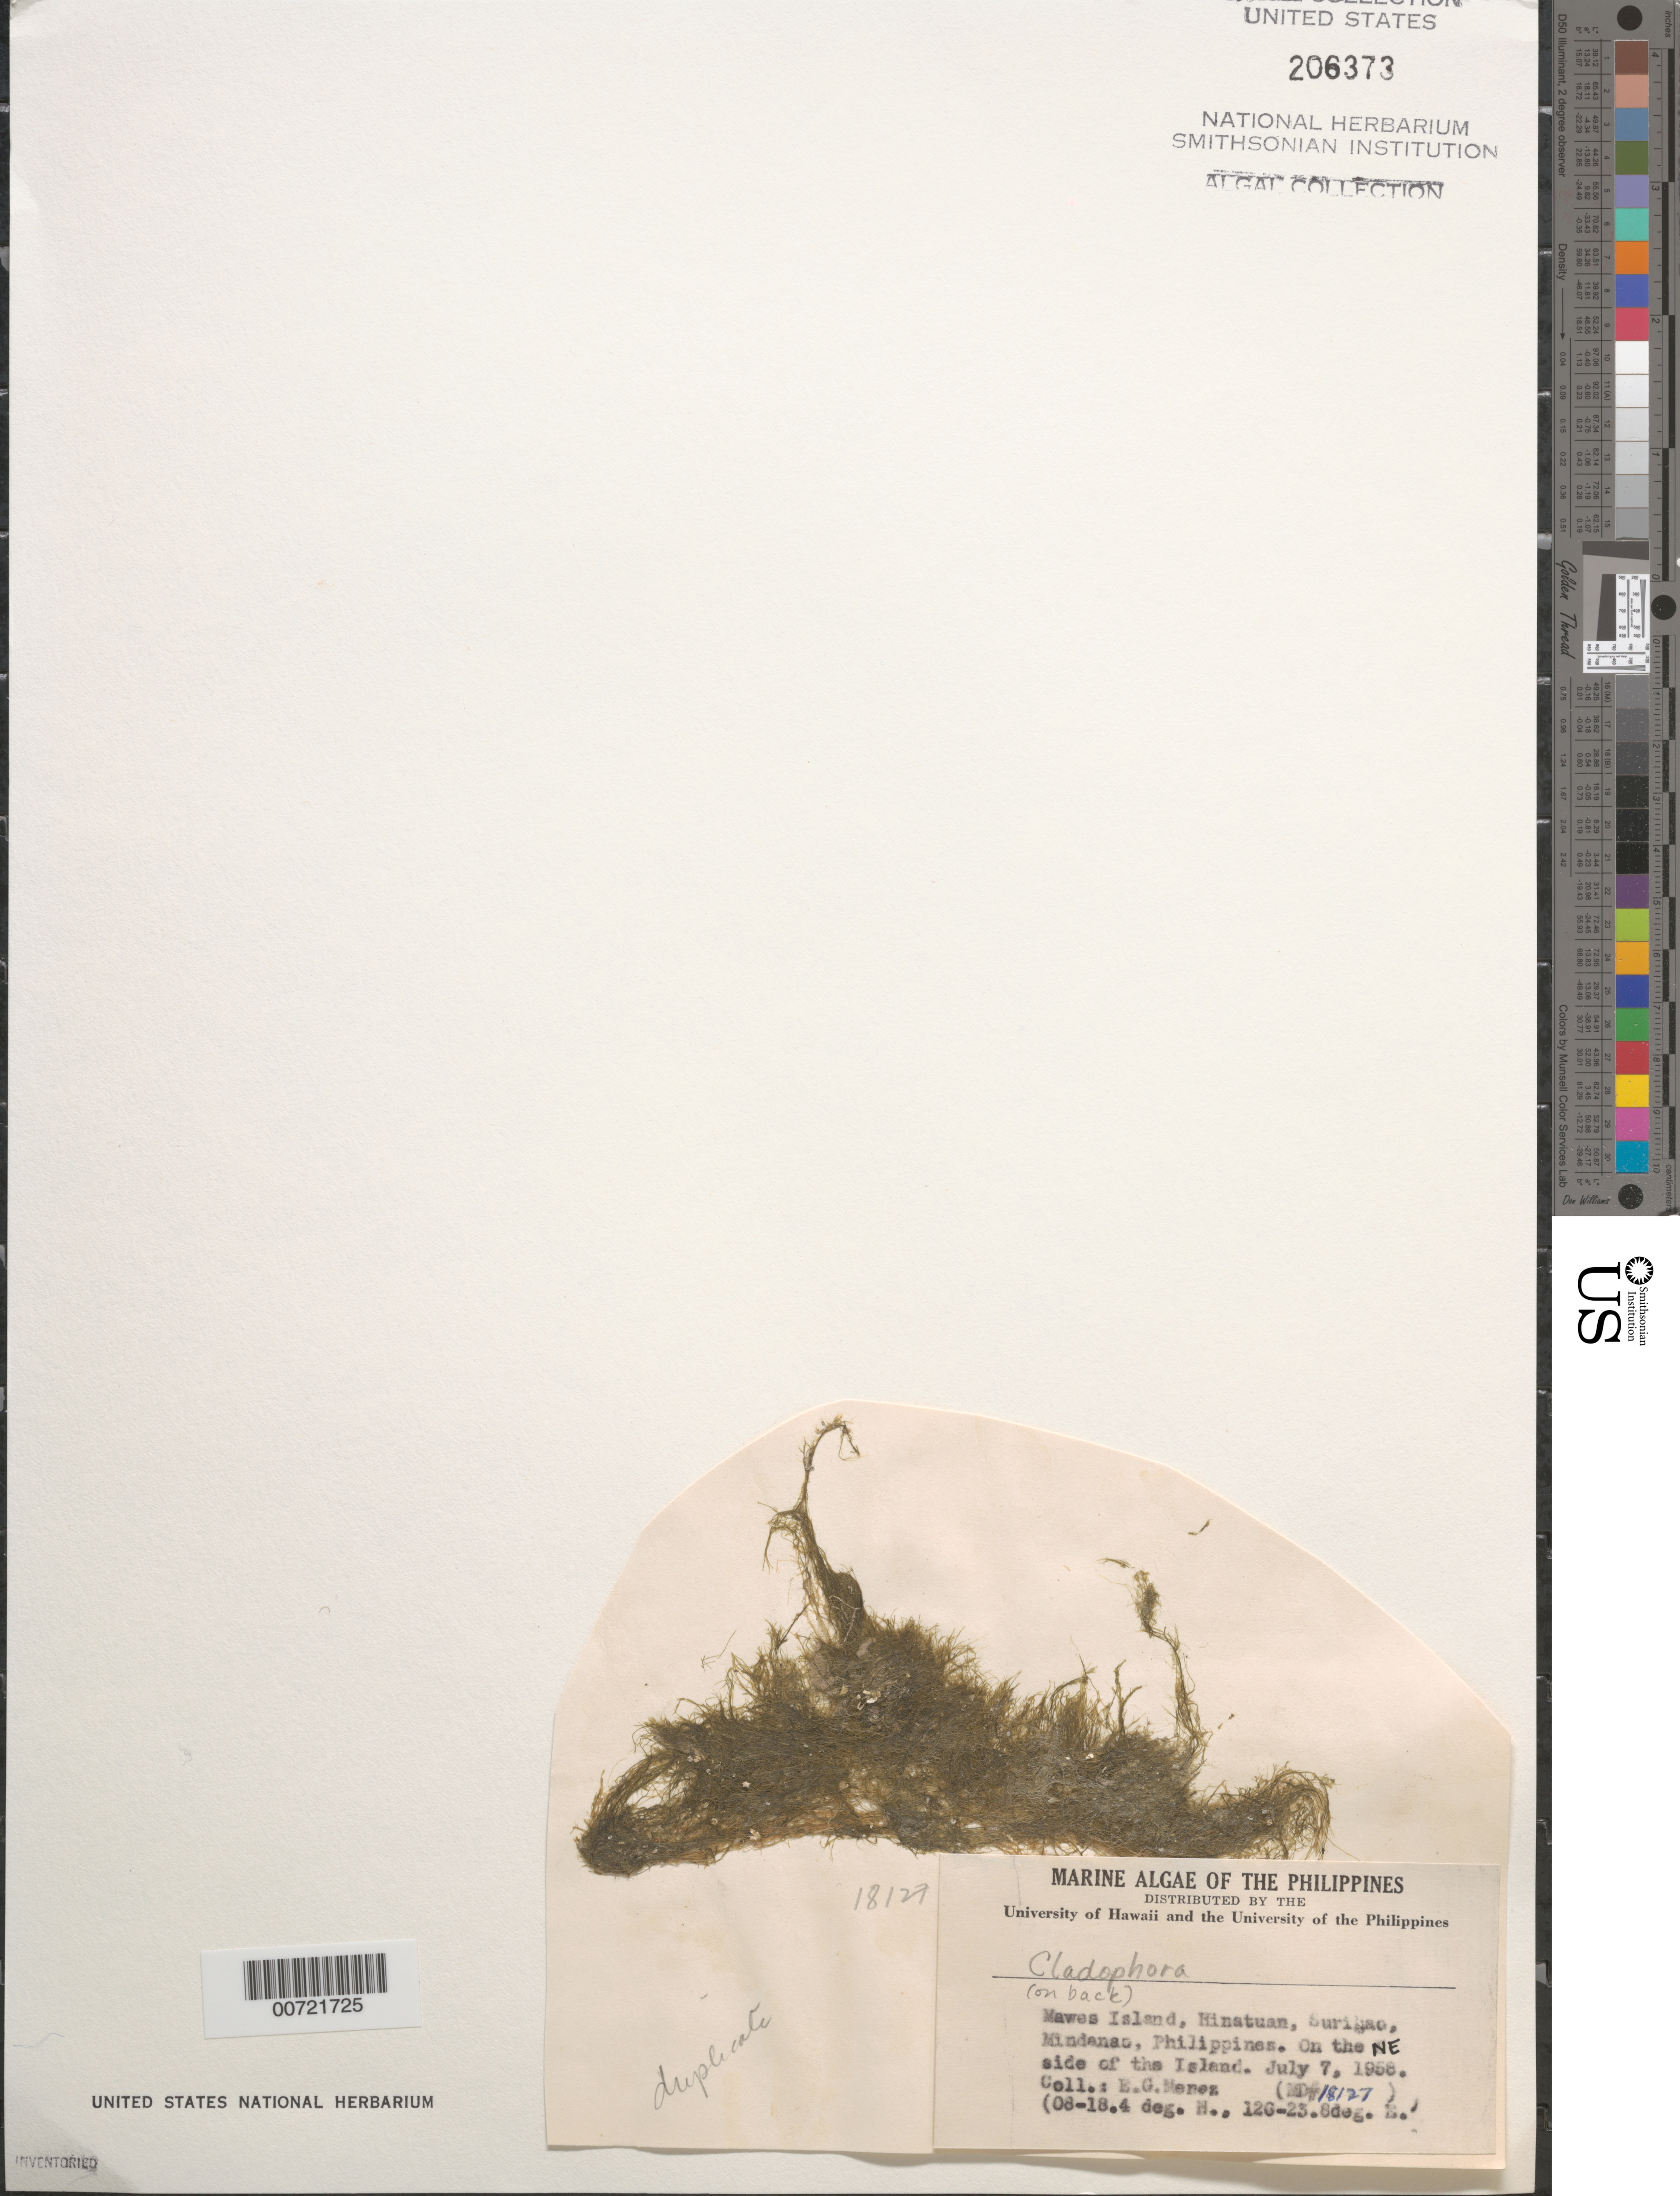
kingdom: Plantae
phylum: Chlorophyta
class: Ulvophyceae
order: Cladophorales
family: Cladophoraceae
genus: Cladophora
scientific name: Cladophora sp.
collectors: Meñez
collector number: MSD 18127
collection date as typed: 07 Jul 1958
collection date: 1958-07-07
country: Philippines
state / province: Caraga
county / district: Surigao del Sur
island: Mawes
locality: Hinatuan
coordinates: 08-18.4 deg. N., 126-23.8 deg. E.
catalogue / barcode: US 206373